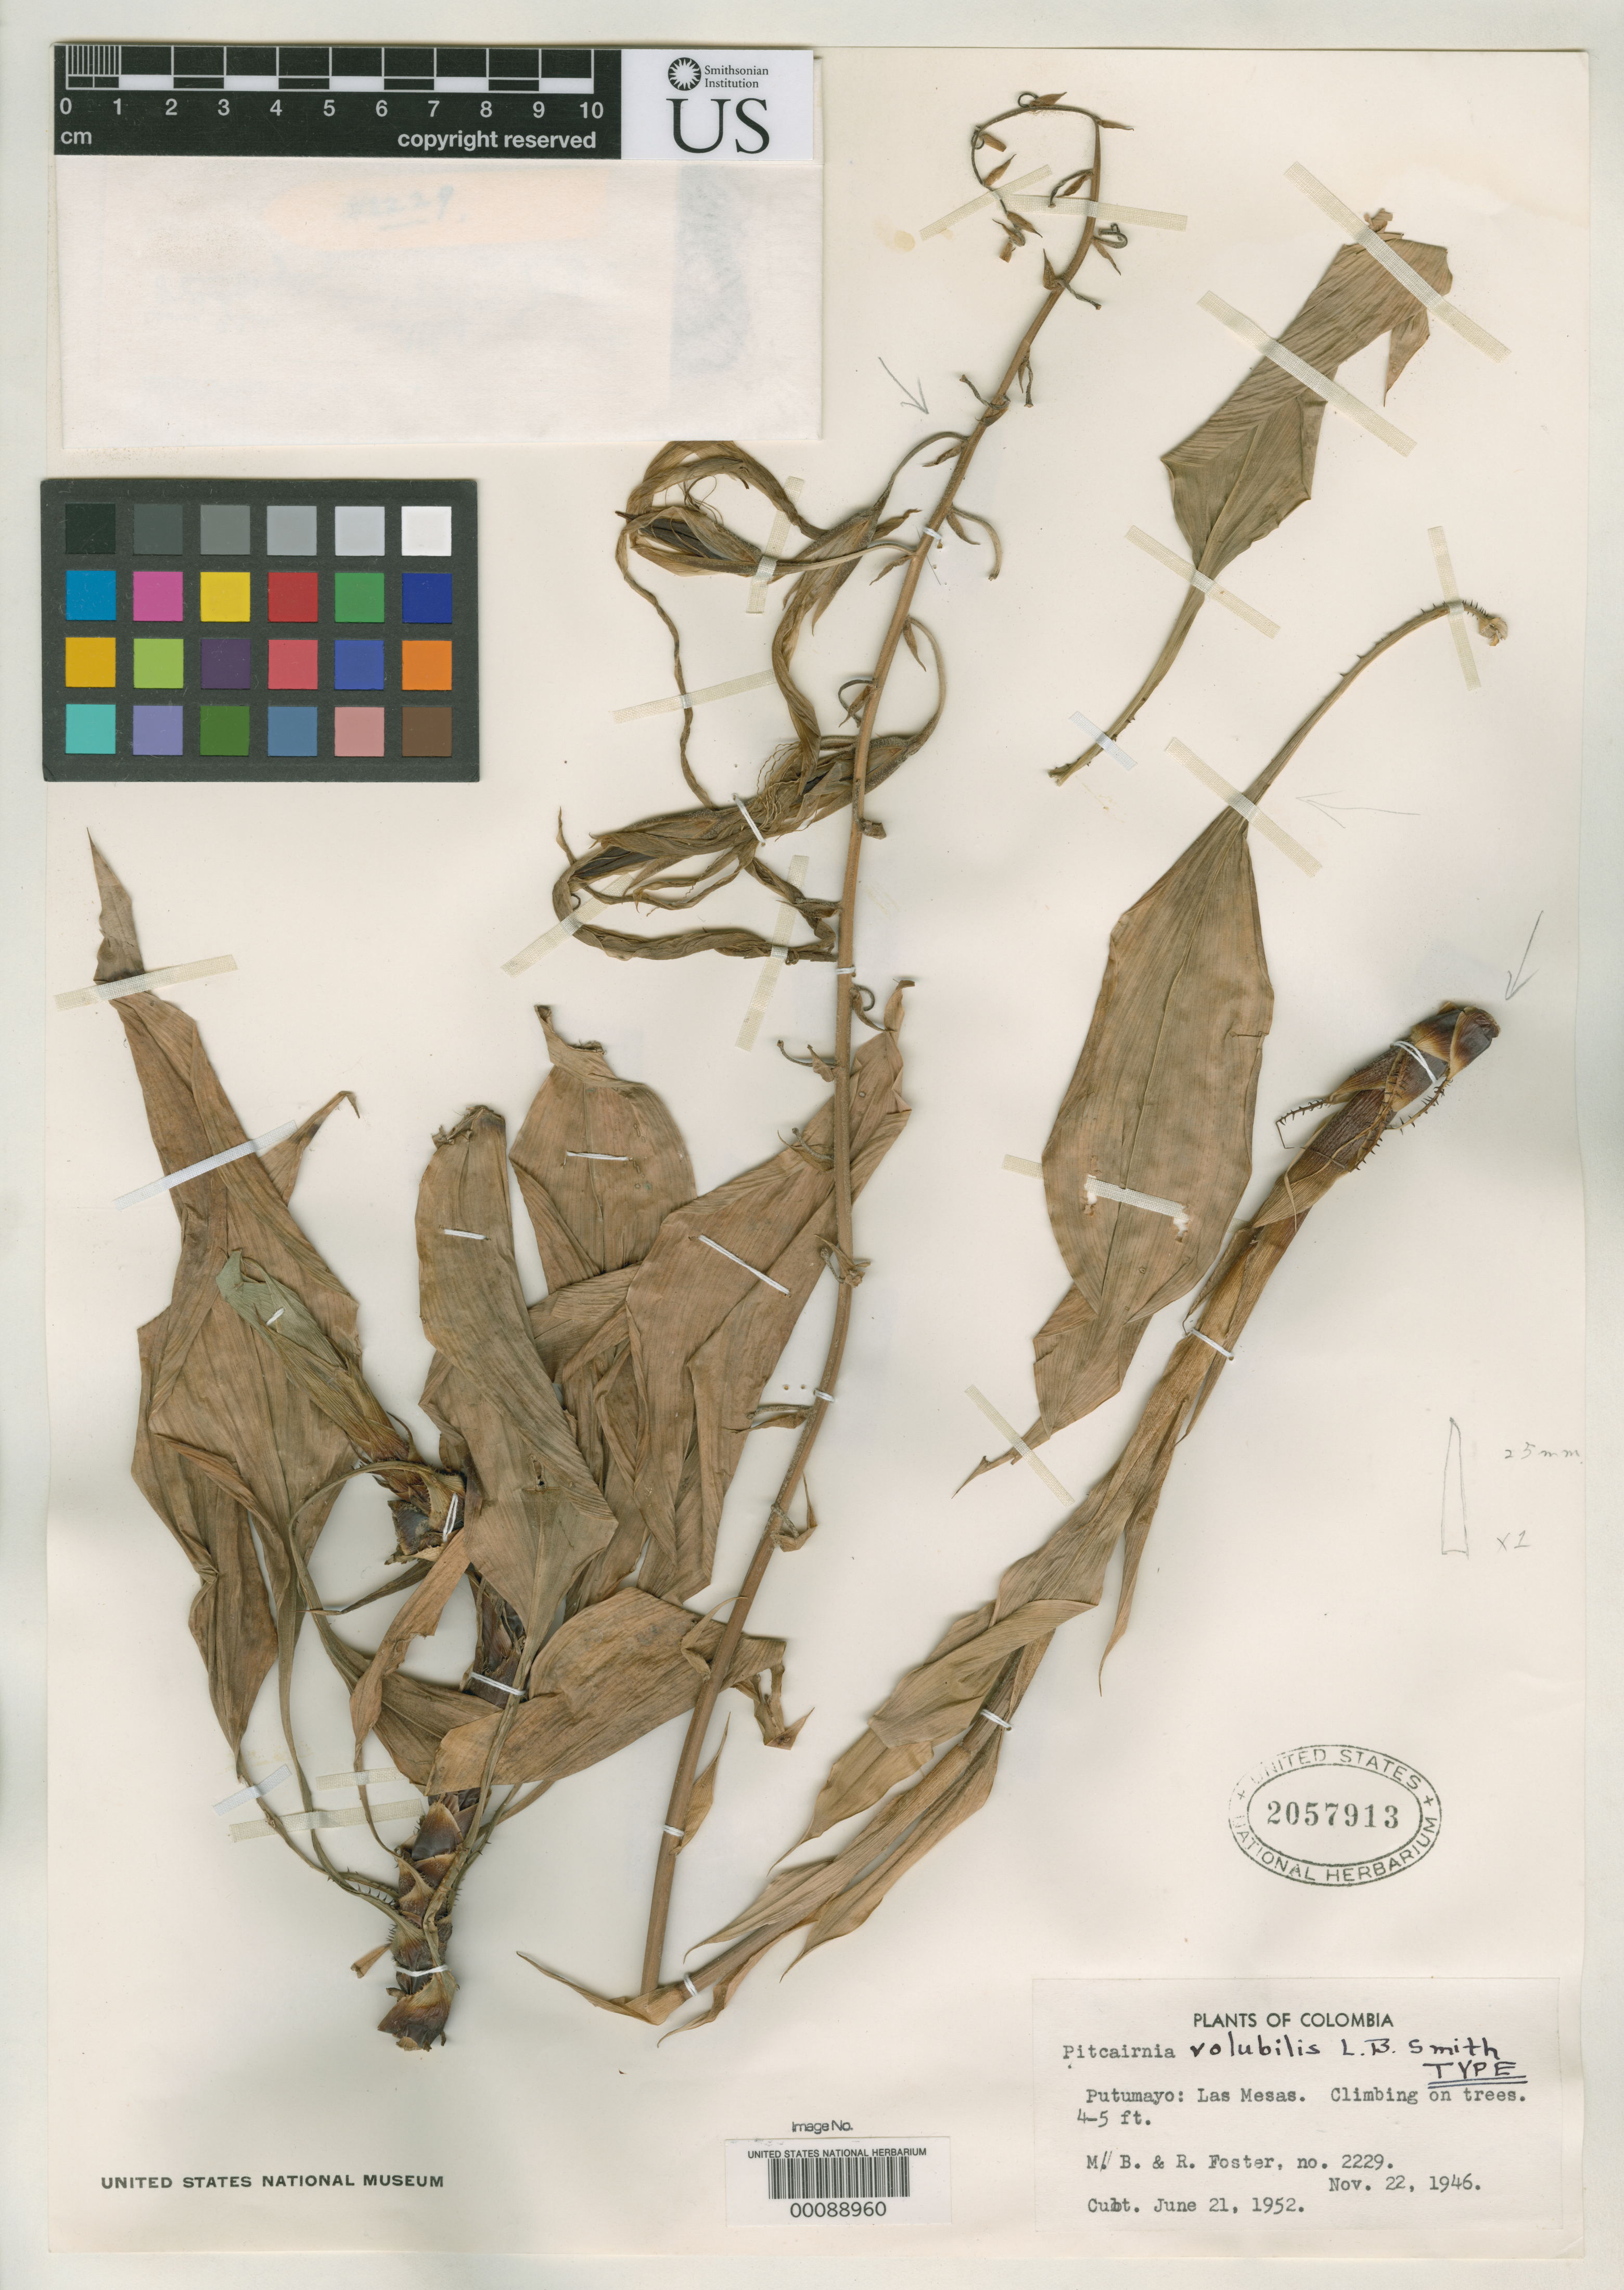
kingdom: Plantae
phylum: Tracheophyta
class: Liliopsida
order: Poales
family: Bromeliaceae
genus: Pitcairnia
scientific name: Pitcairnia volubilis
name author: L.B. Sm.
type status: Holotype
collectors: M. B. Foster & R. C. Foster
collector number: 2229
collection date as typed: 22 Nov 1946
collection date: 1946-11-22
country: Colombia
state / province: Putumayo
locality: La Mesas.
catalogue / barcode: US 2057913